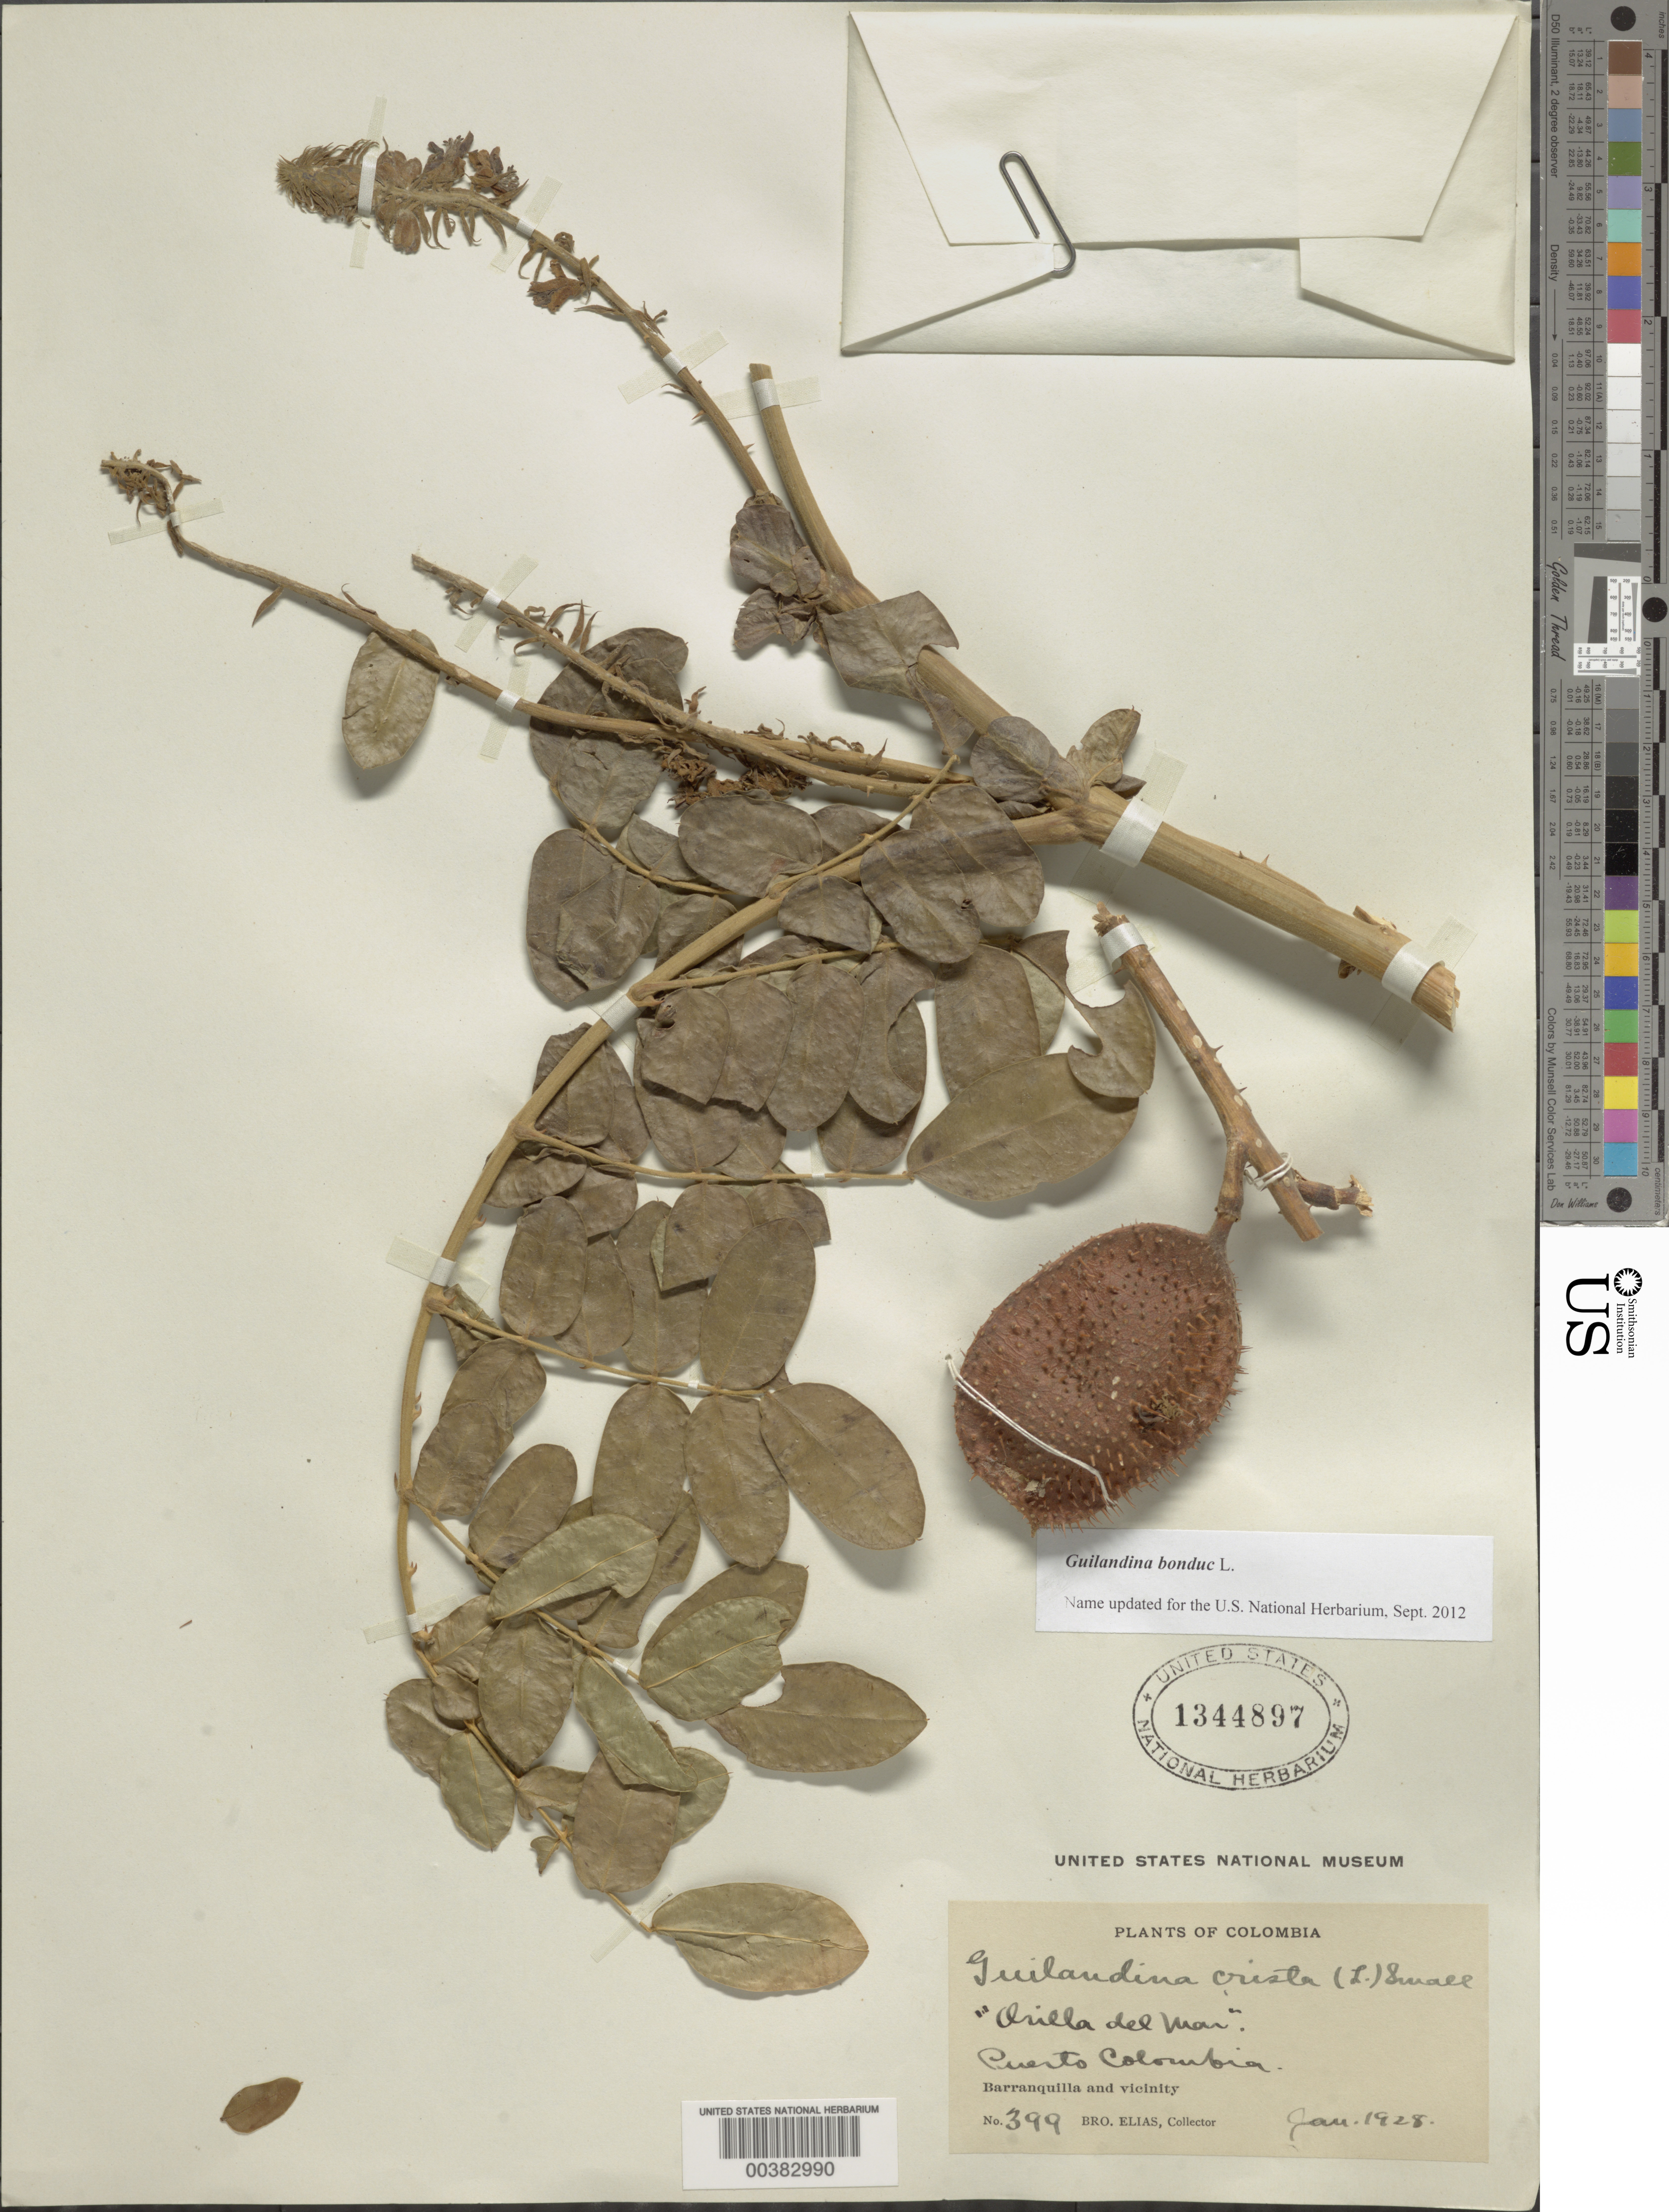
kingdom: Plantae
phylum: Tracheophyta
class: Magnoliopsida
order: Fabales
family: Fabaceae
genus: Guilandina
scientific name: Guilandina bonduc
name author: L.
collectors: Bro. Elias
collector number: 399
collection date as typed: Jan 1928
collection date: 1928-01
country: Colombia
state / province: Atlántico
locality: Puerto Colombia; Barranquilla and vicinity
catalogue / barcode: US 1344897